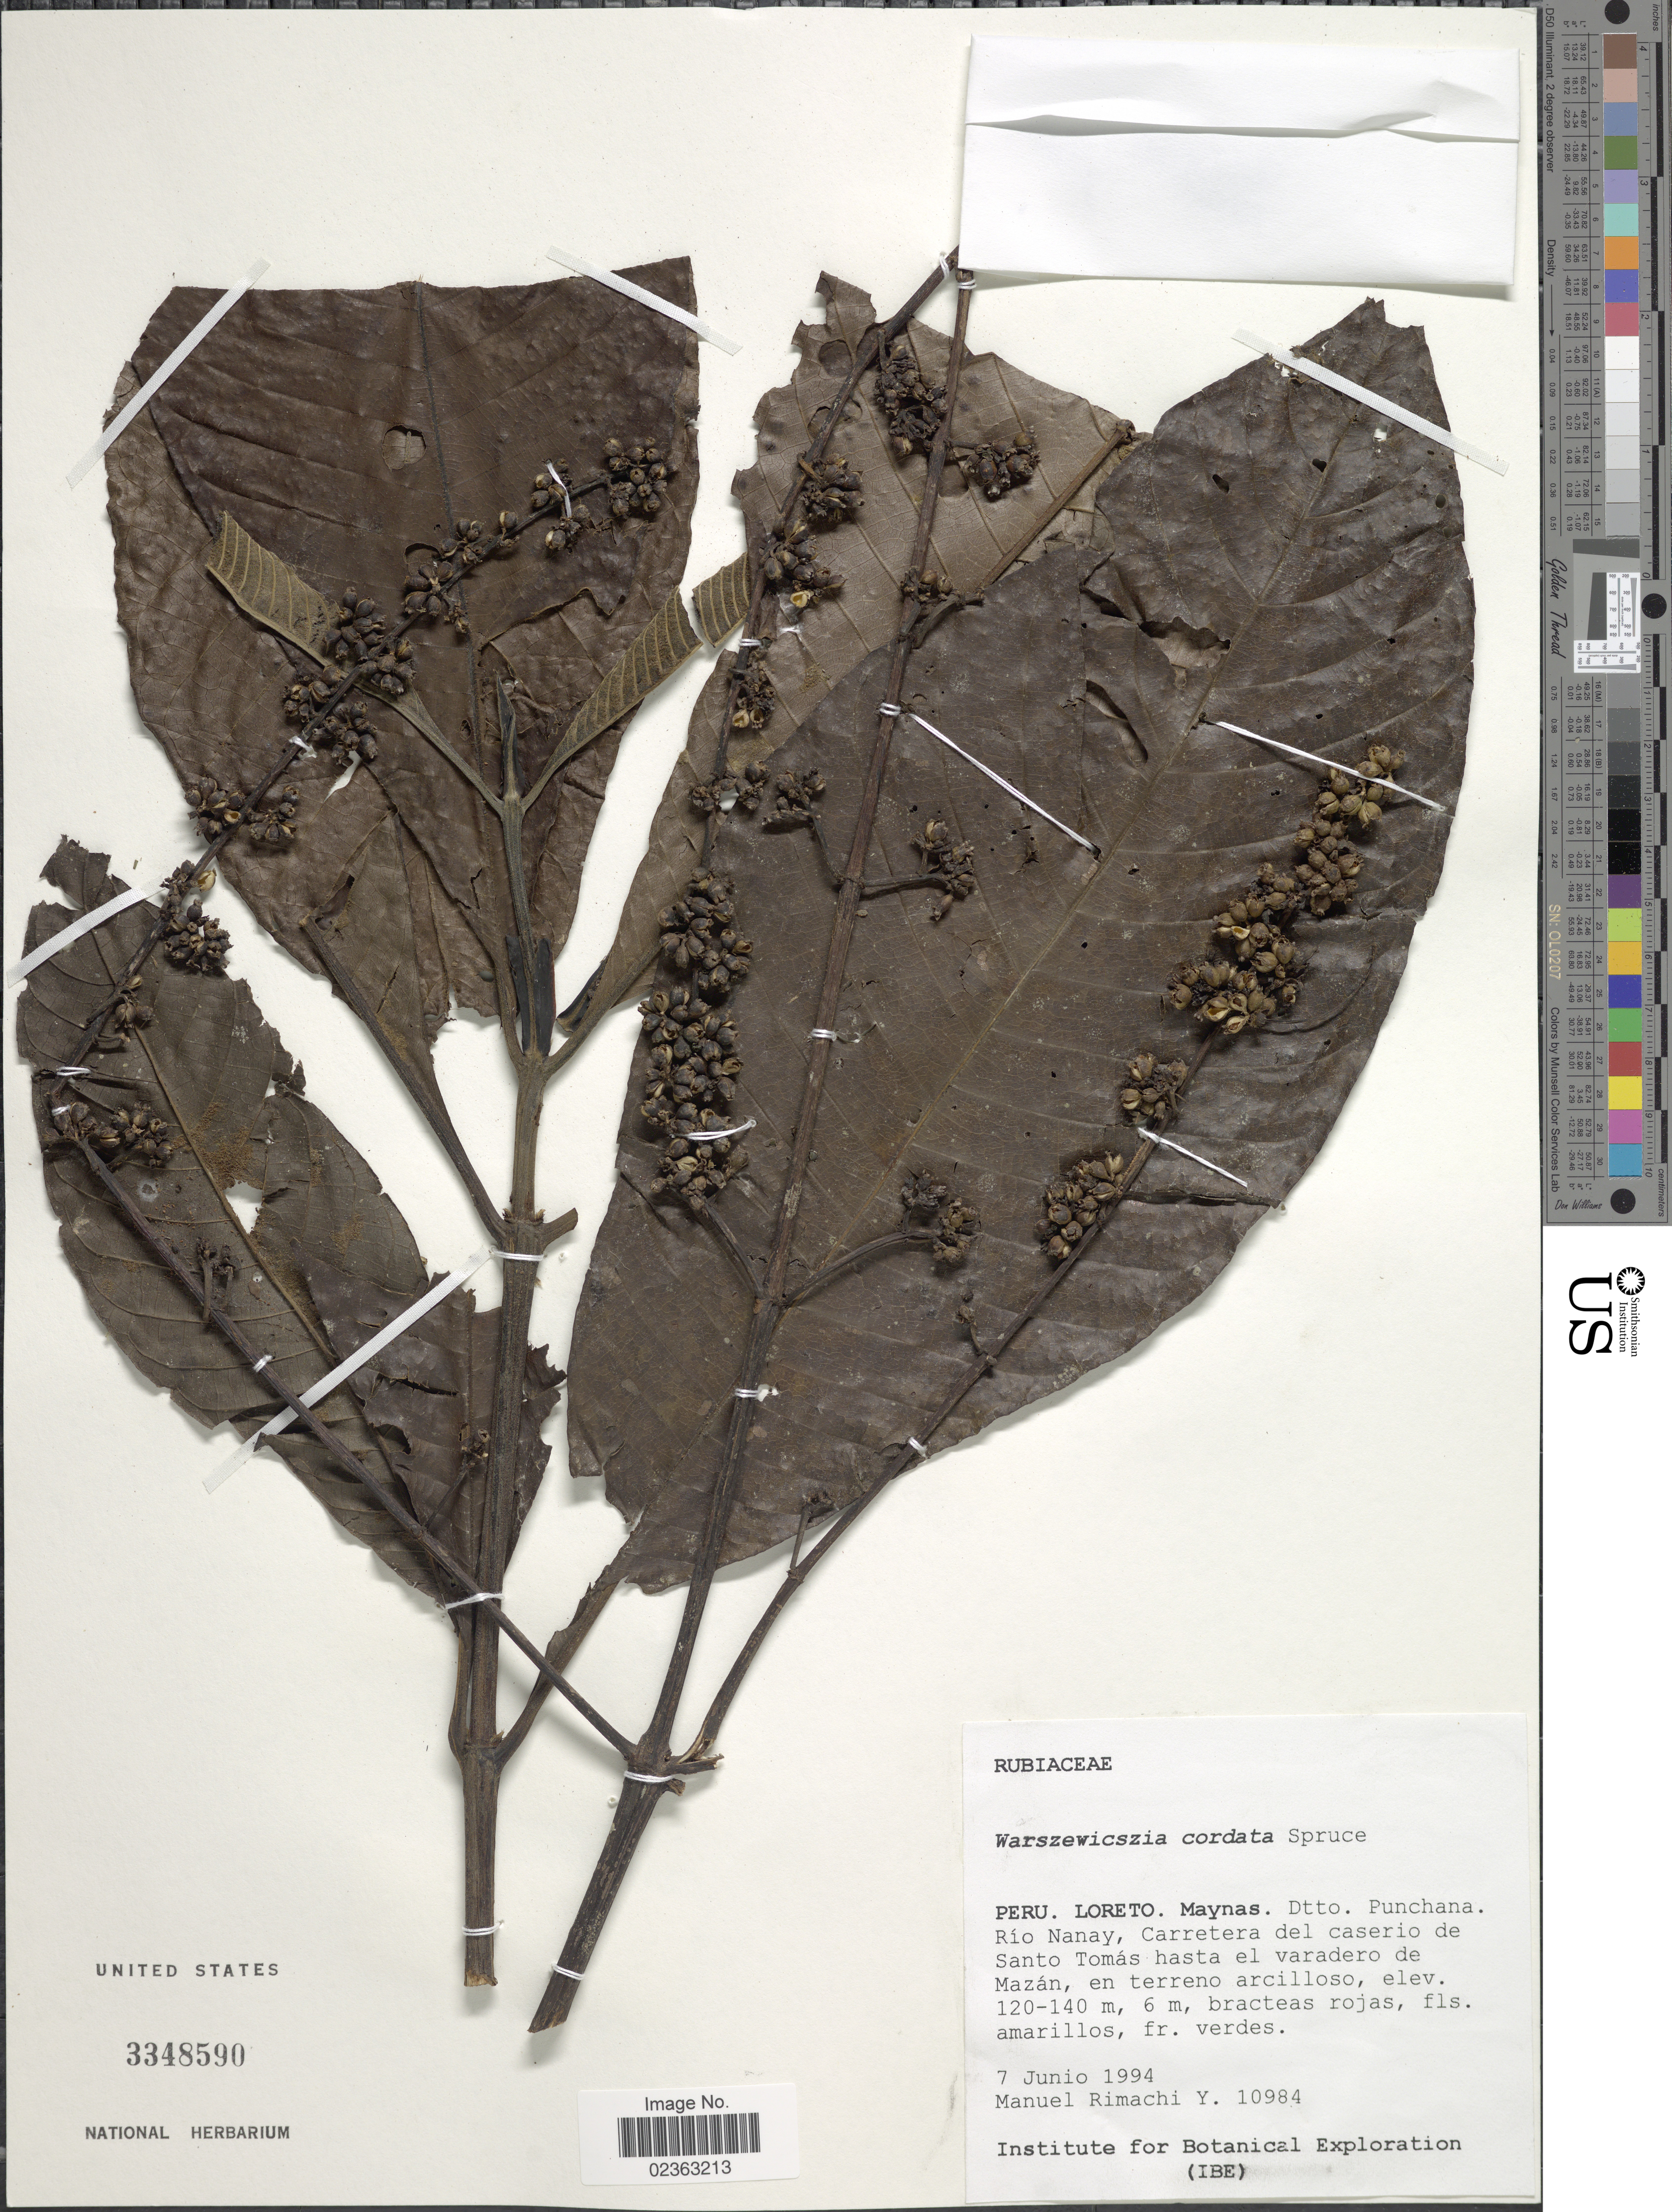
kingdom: Plantae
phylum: Tracheophyta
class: Magnoliopsida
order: Gentianales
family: Rubiaceae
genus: Warszewiczia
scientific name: Warszewiczia cordata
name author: Spruce ex K. Schum.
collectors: M. Rimachi Y.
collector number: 10984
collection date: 1994-06-07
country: Peru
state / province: Loreto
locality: Maynas, Dtto. Punchana, Rio Nanay, Carretera del caserio de Santo Tomas hasta el varadero de Mazan, en terreno arciloso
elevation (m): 120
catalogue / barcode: US 3348590